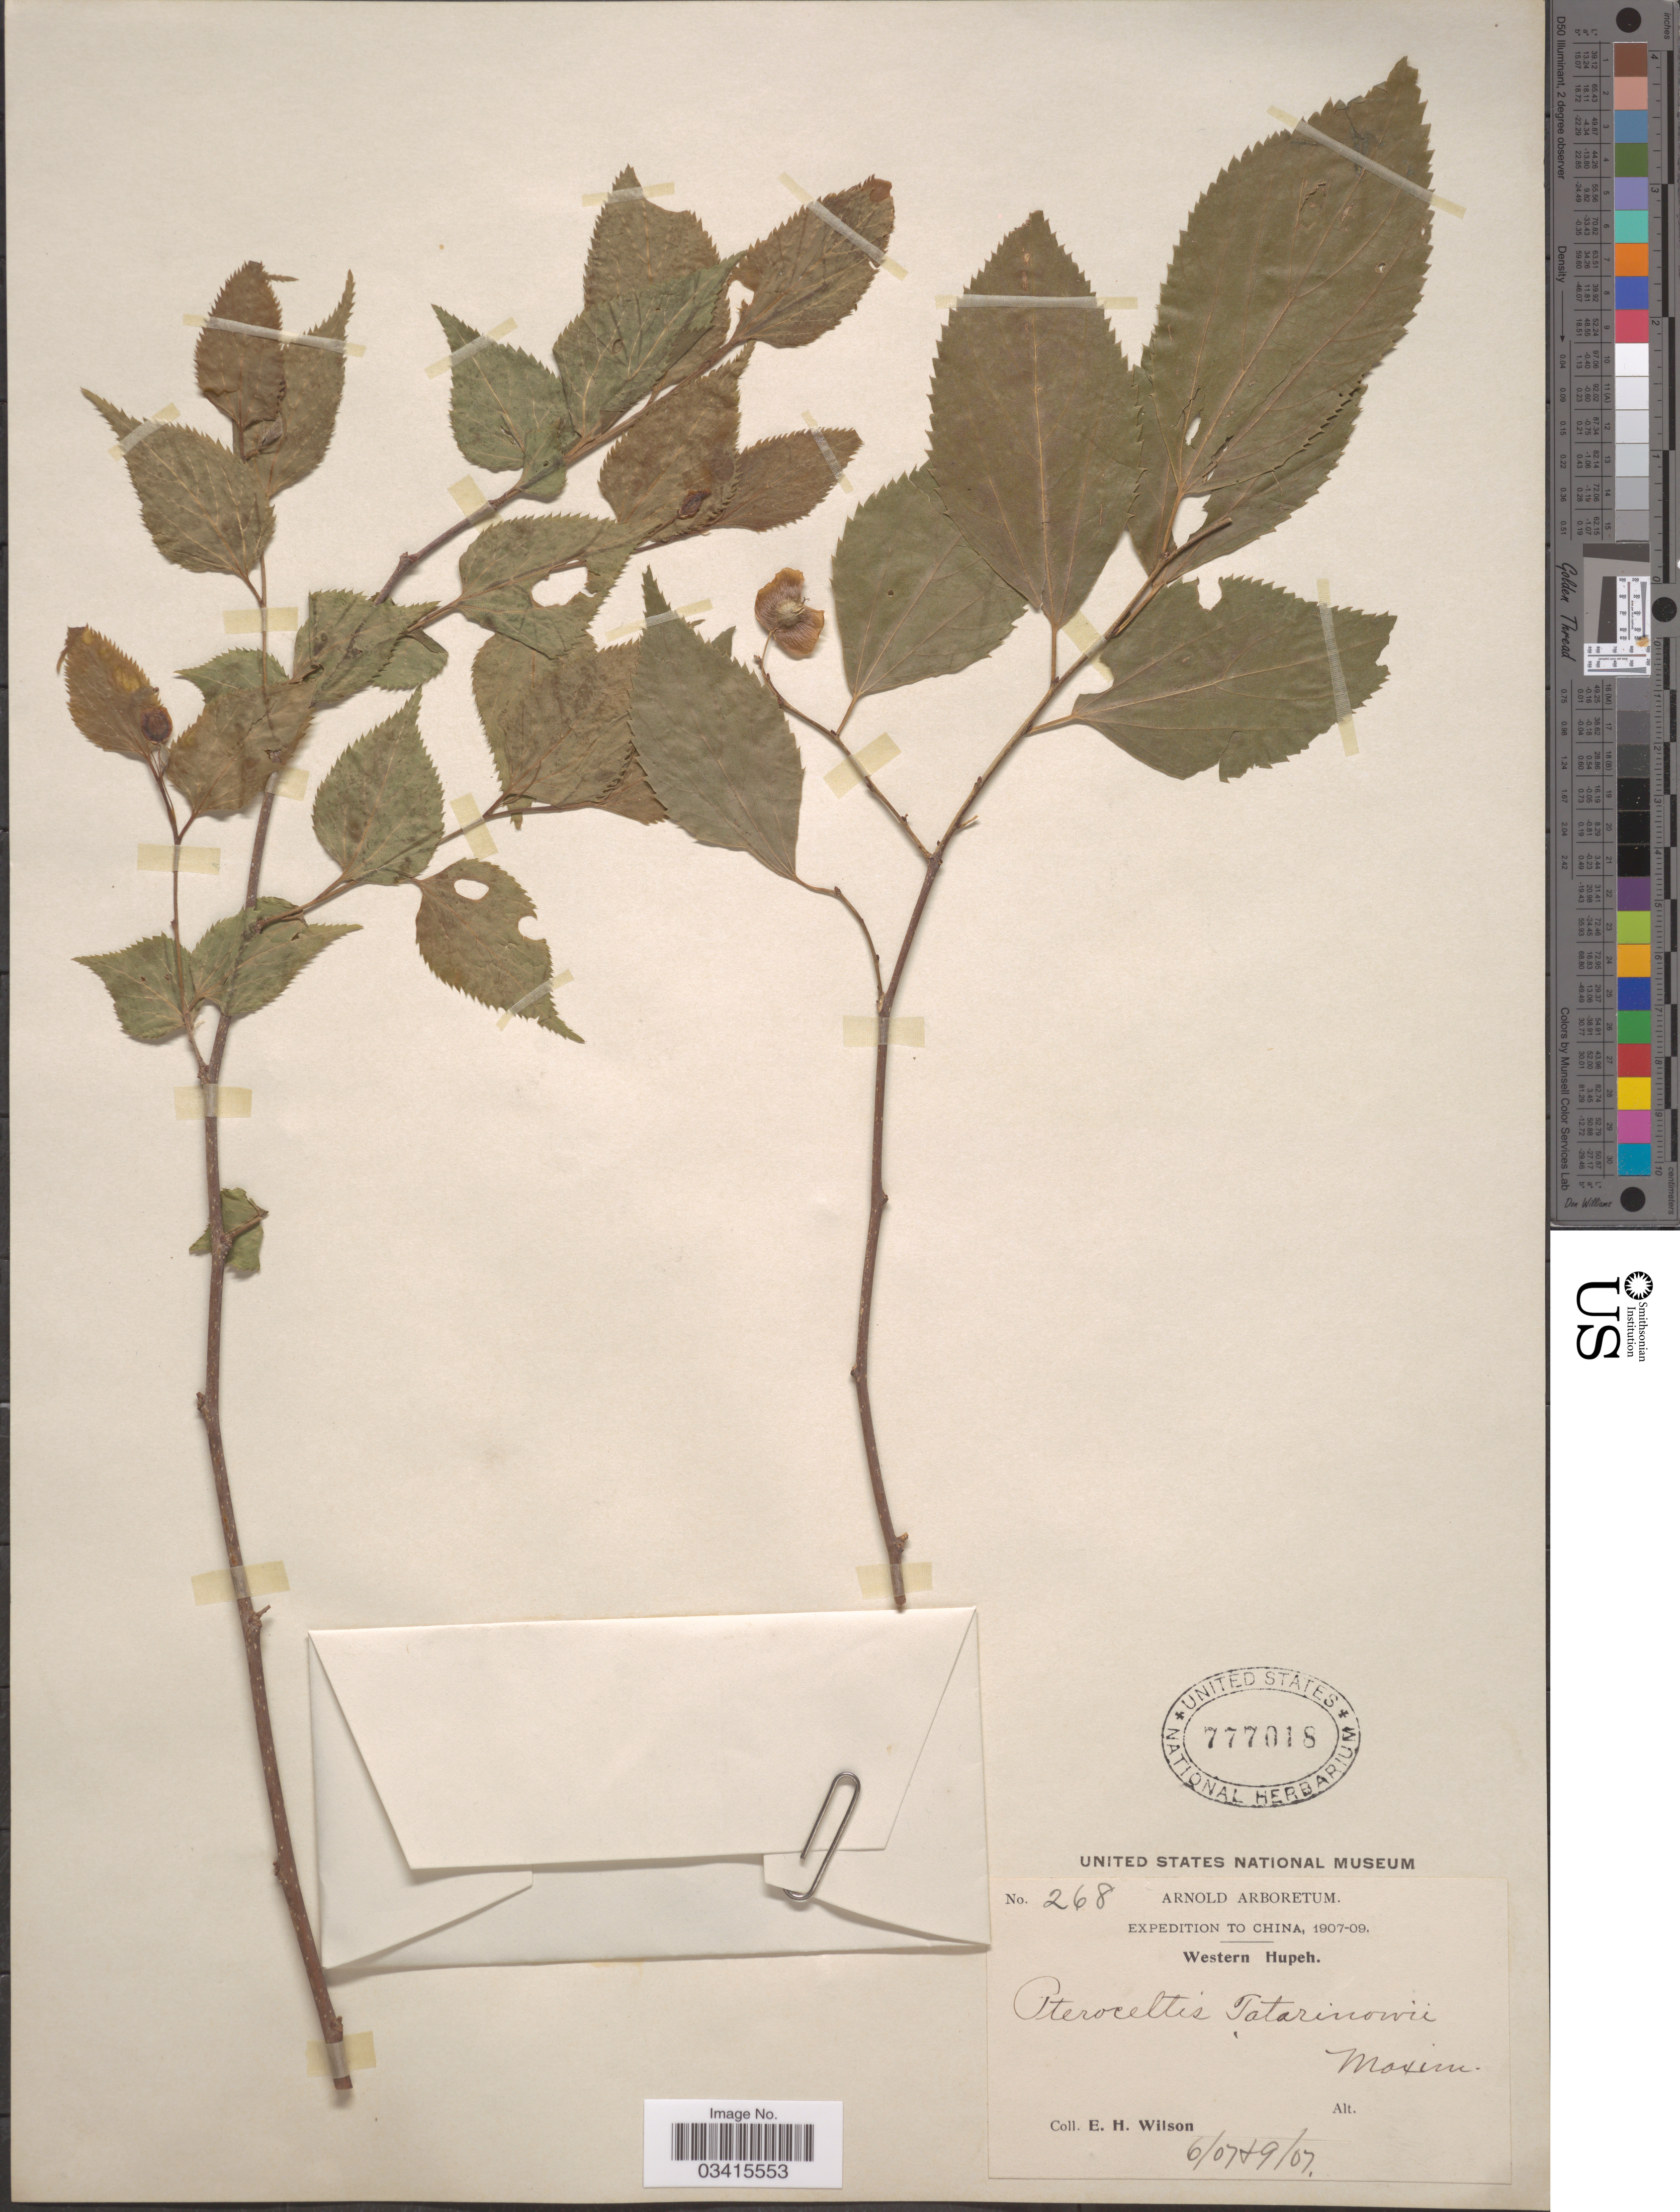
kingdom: Plantae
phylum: Tracheophyta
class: Magnoliopsida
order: Rosales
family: Cannabaceae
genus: Pteroceltis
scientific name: Pteroceltis tatarinowii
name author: Maxim.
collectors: E. Wilson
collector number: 268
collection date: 1907-06/1907-09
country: China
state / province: Hubei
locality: Western Hupeh.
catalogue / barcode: US 777018